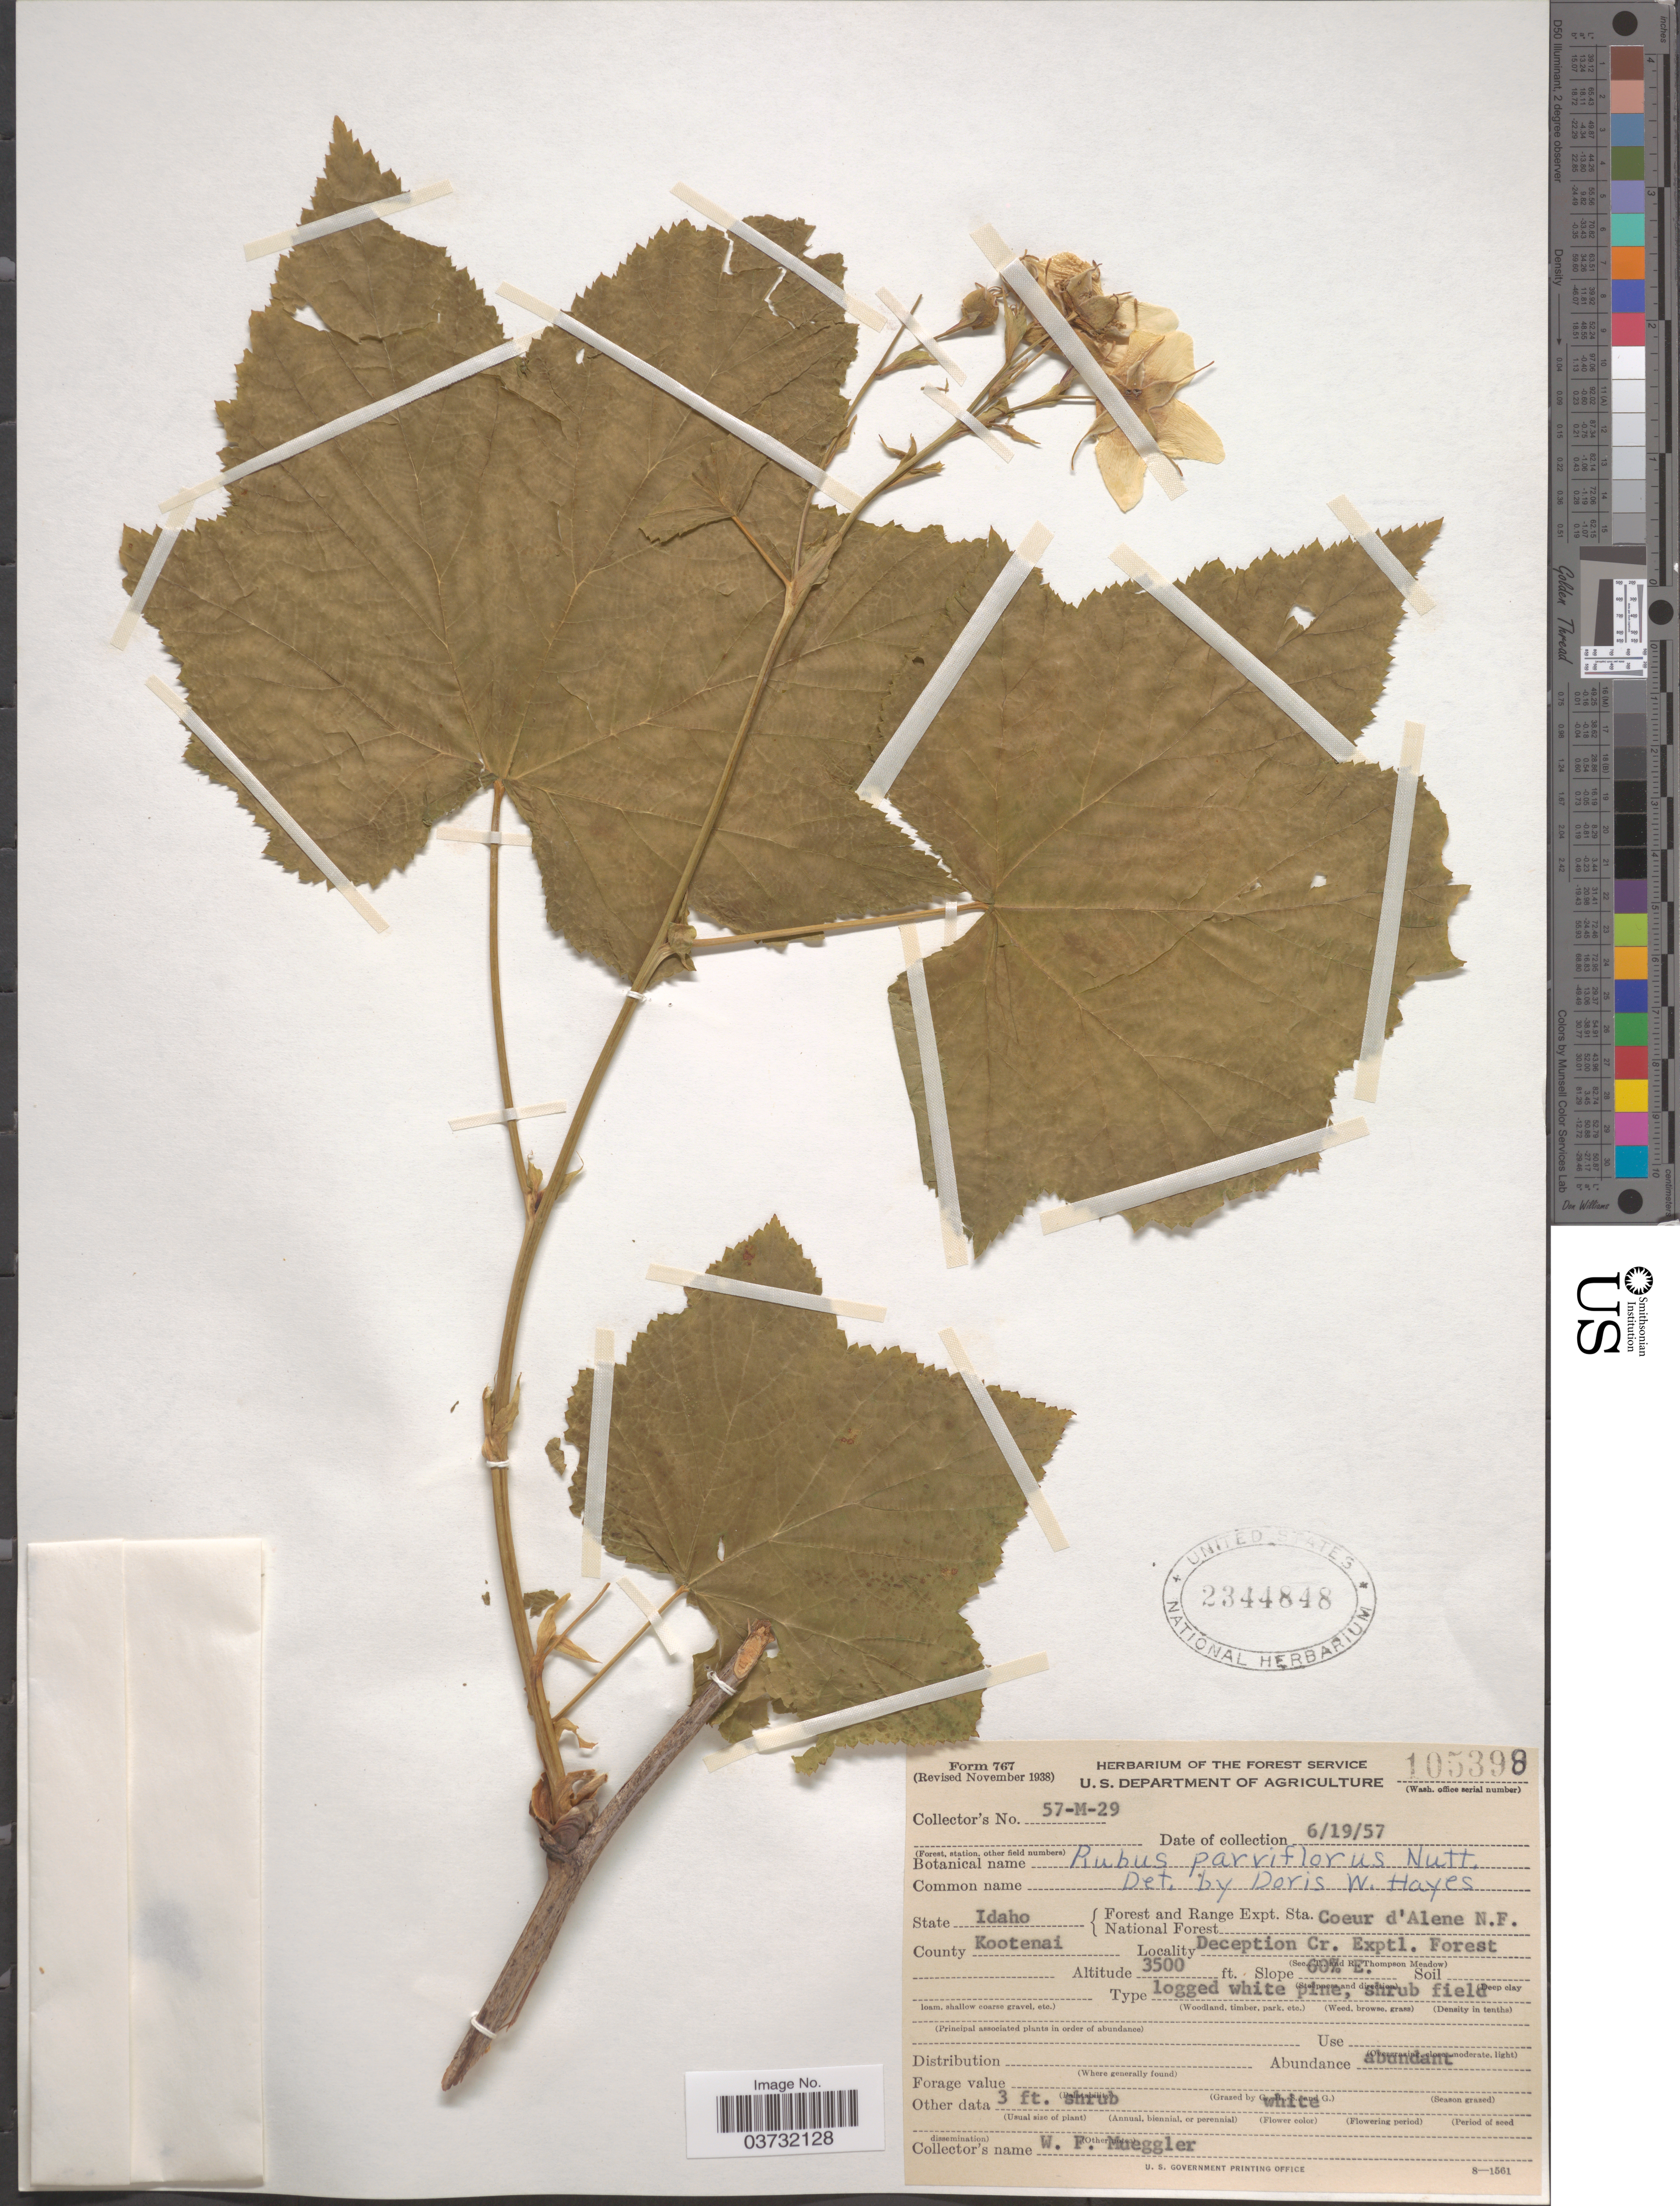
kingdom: Plantae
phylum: Tracheophyta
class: Magnoliopsida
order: Rosales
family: Rosaceae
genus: Rubus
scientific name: Rubus parviflorus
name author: Nutt.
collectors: W. Mueggler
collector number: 57-M-29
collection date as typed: Transcribed d/m/y: 19/6/57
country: United States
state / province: Idaho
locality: Coeur d'Alene N.F. County Kootenai. Deception Cr. Exptl. Forest. Slope 60% E.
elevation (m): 1067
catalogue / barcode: US 2344848